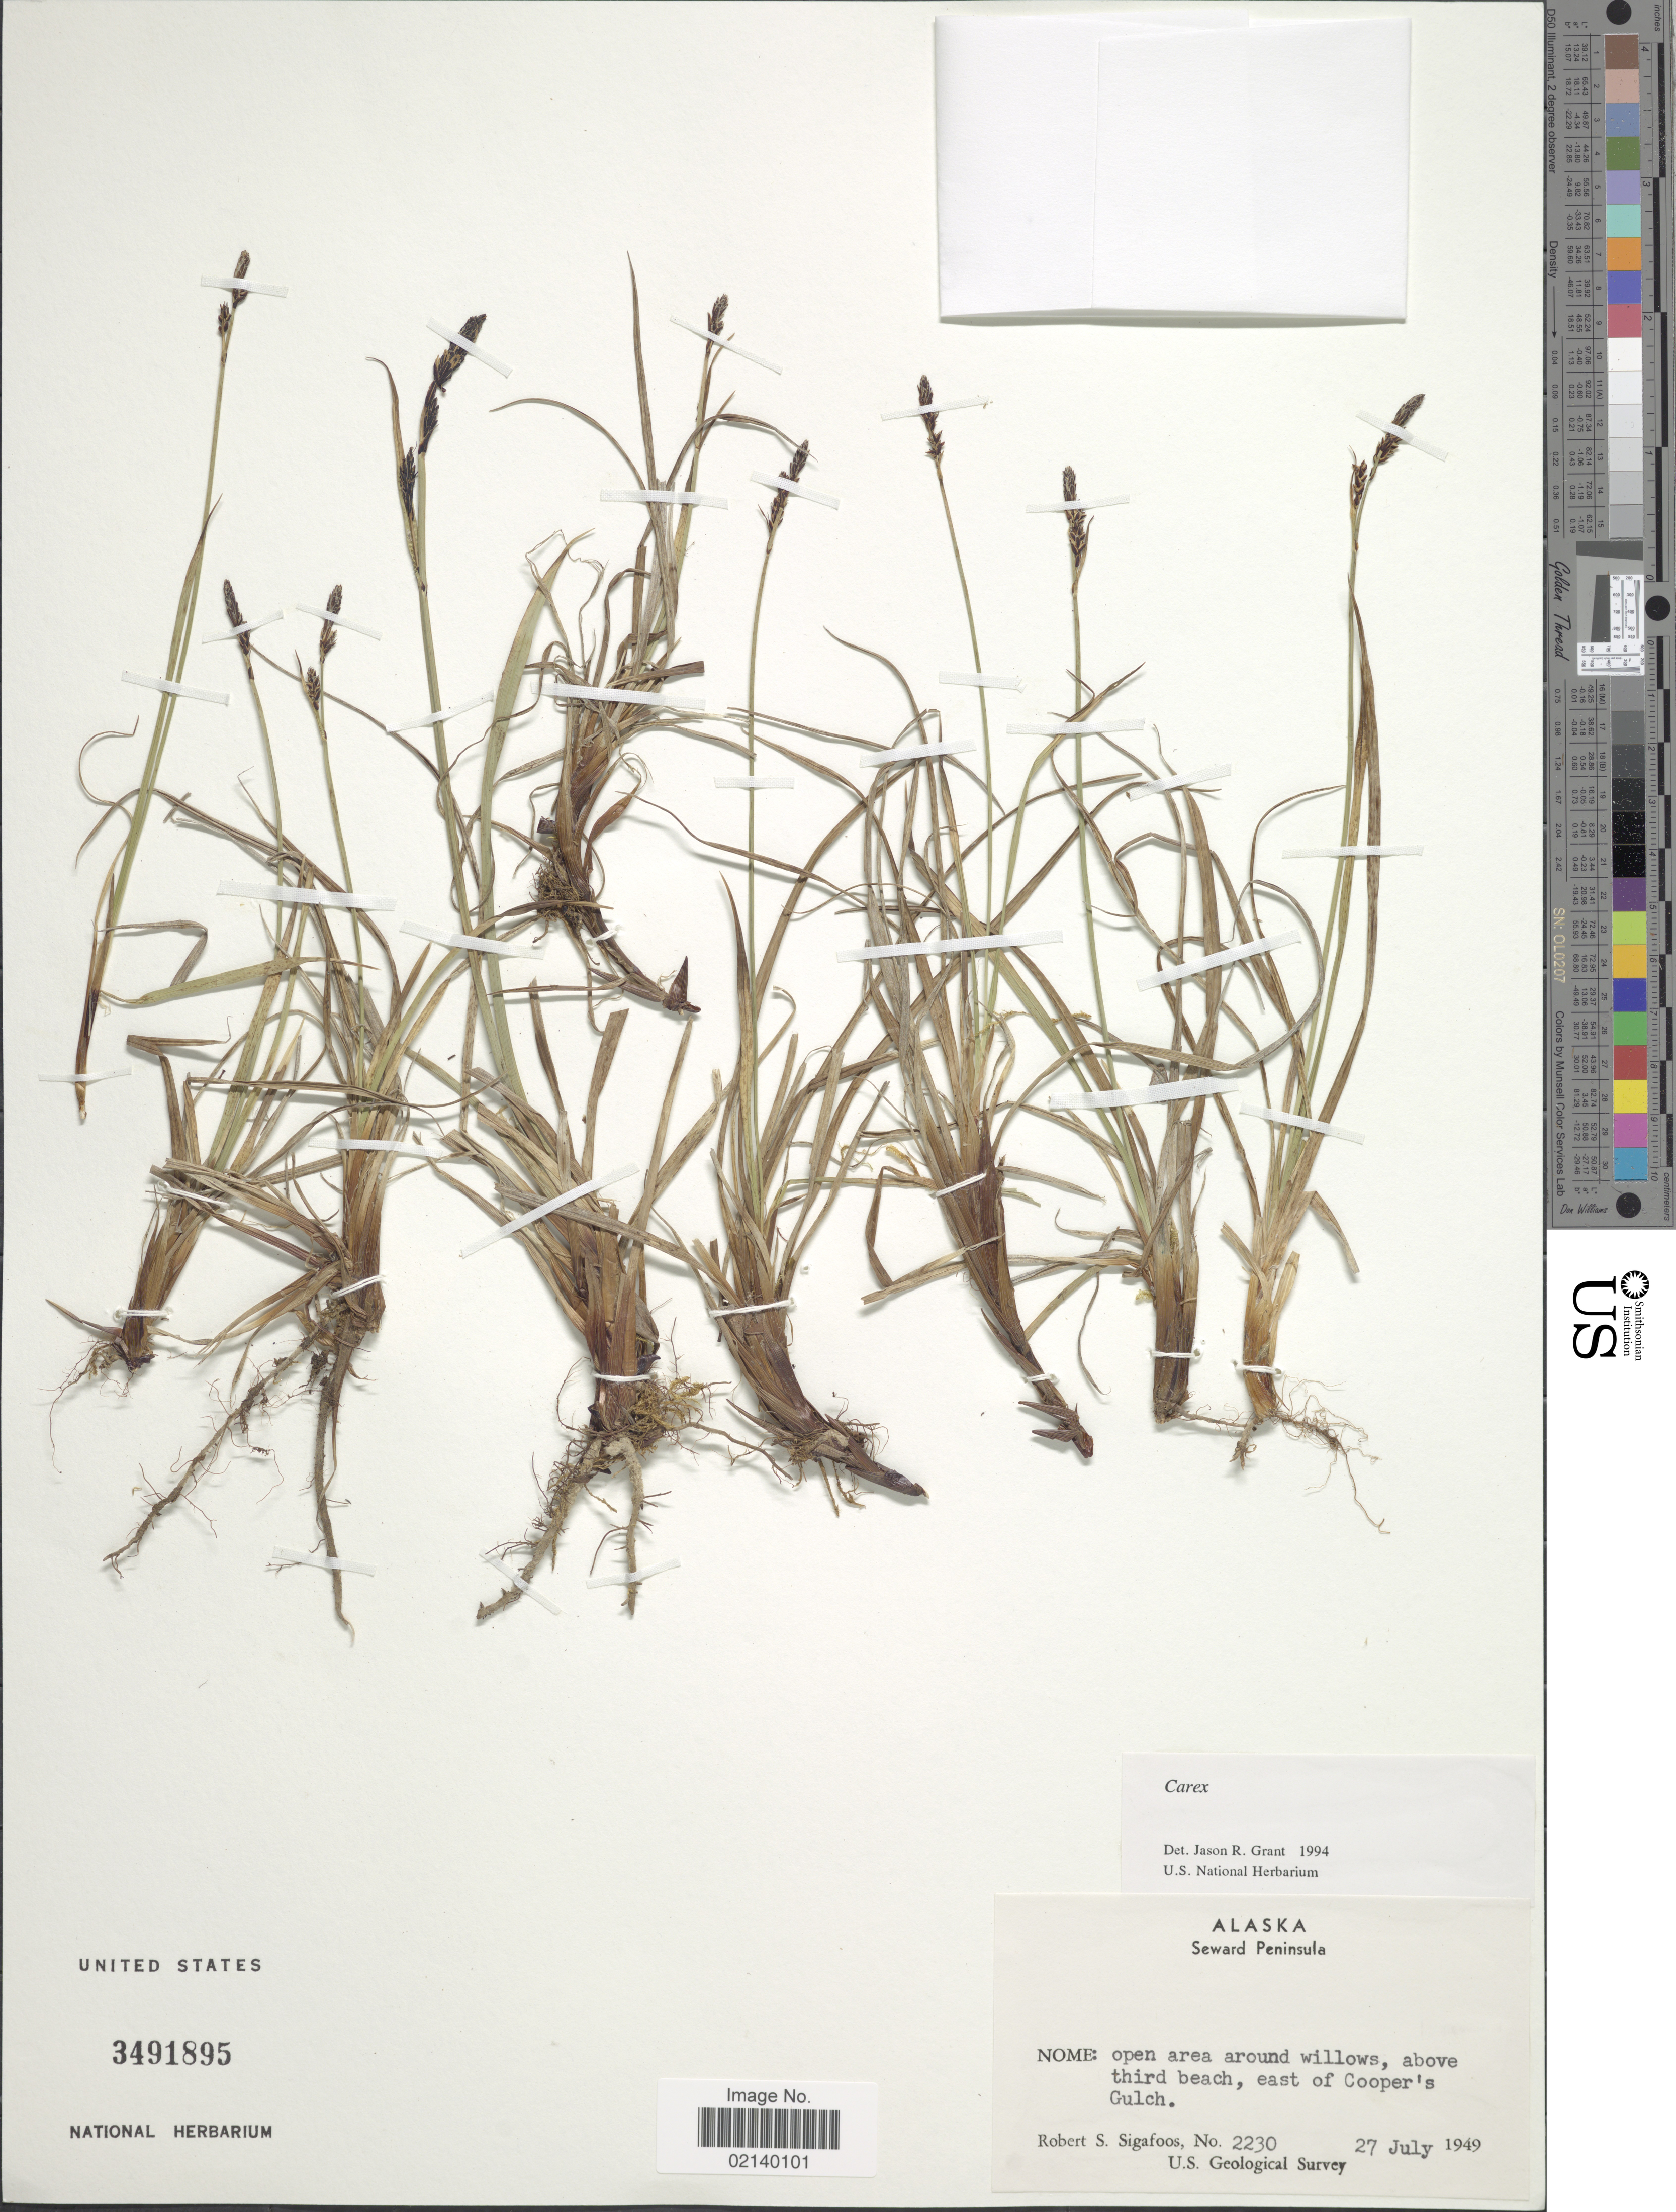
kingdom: Plantae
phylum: Tracheophyta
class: Liliopsida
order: Poales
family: Cyperaceae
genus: Carex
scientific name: Carex sp.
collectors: R. Sigafoos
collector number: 2230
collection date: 1949-07-27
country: United States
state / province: Alaska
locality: Seward Peninsula, Nome, open area around willows, above third beach, east of Cooper's Gulch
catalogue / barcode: US 3491895